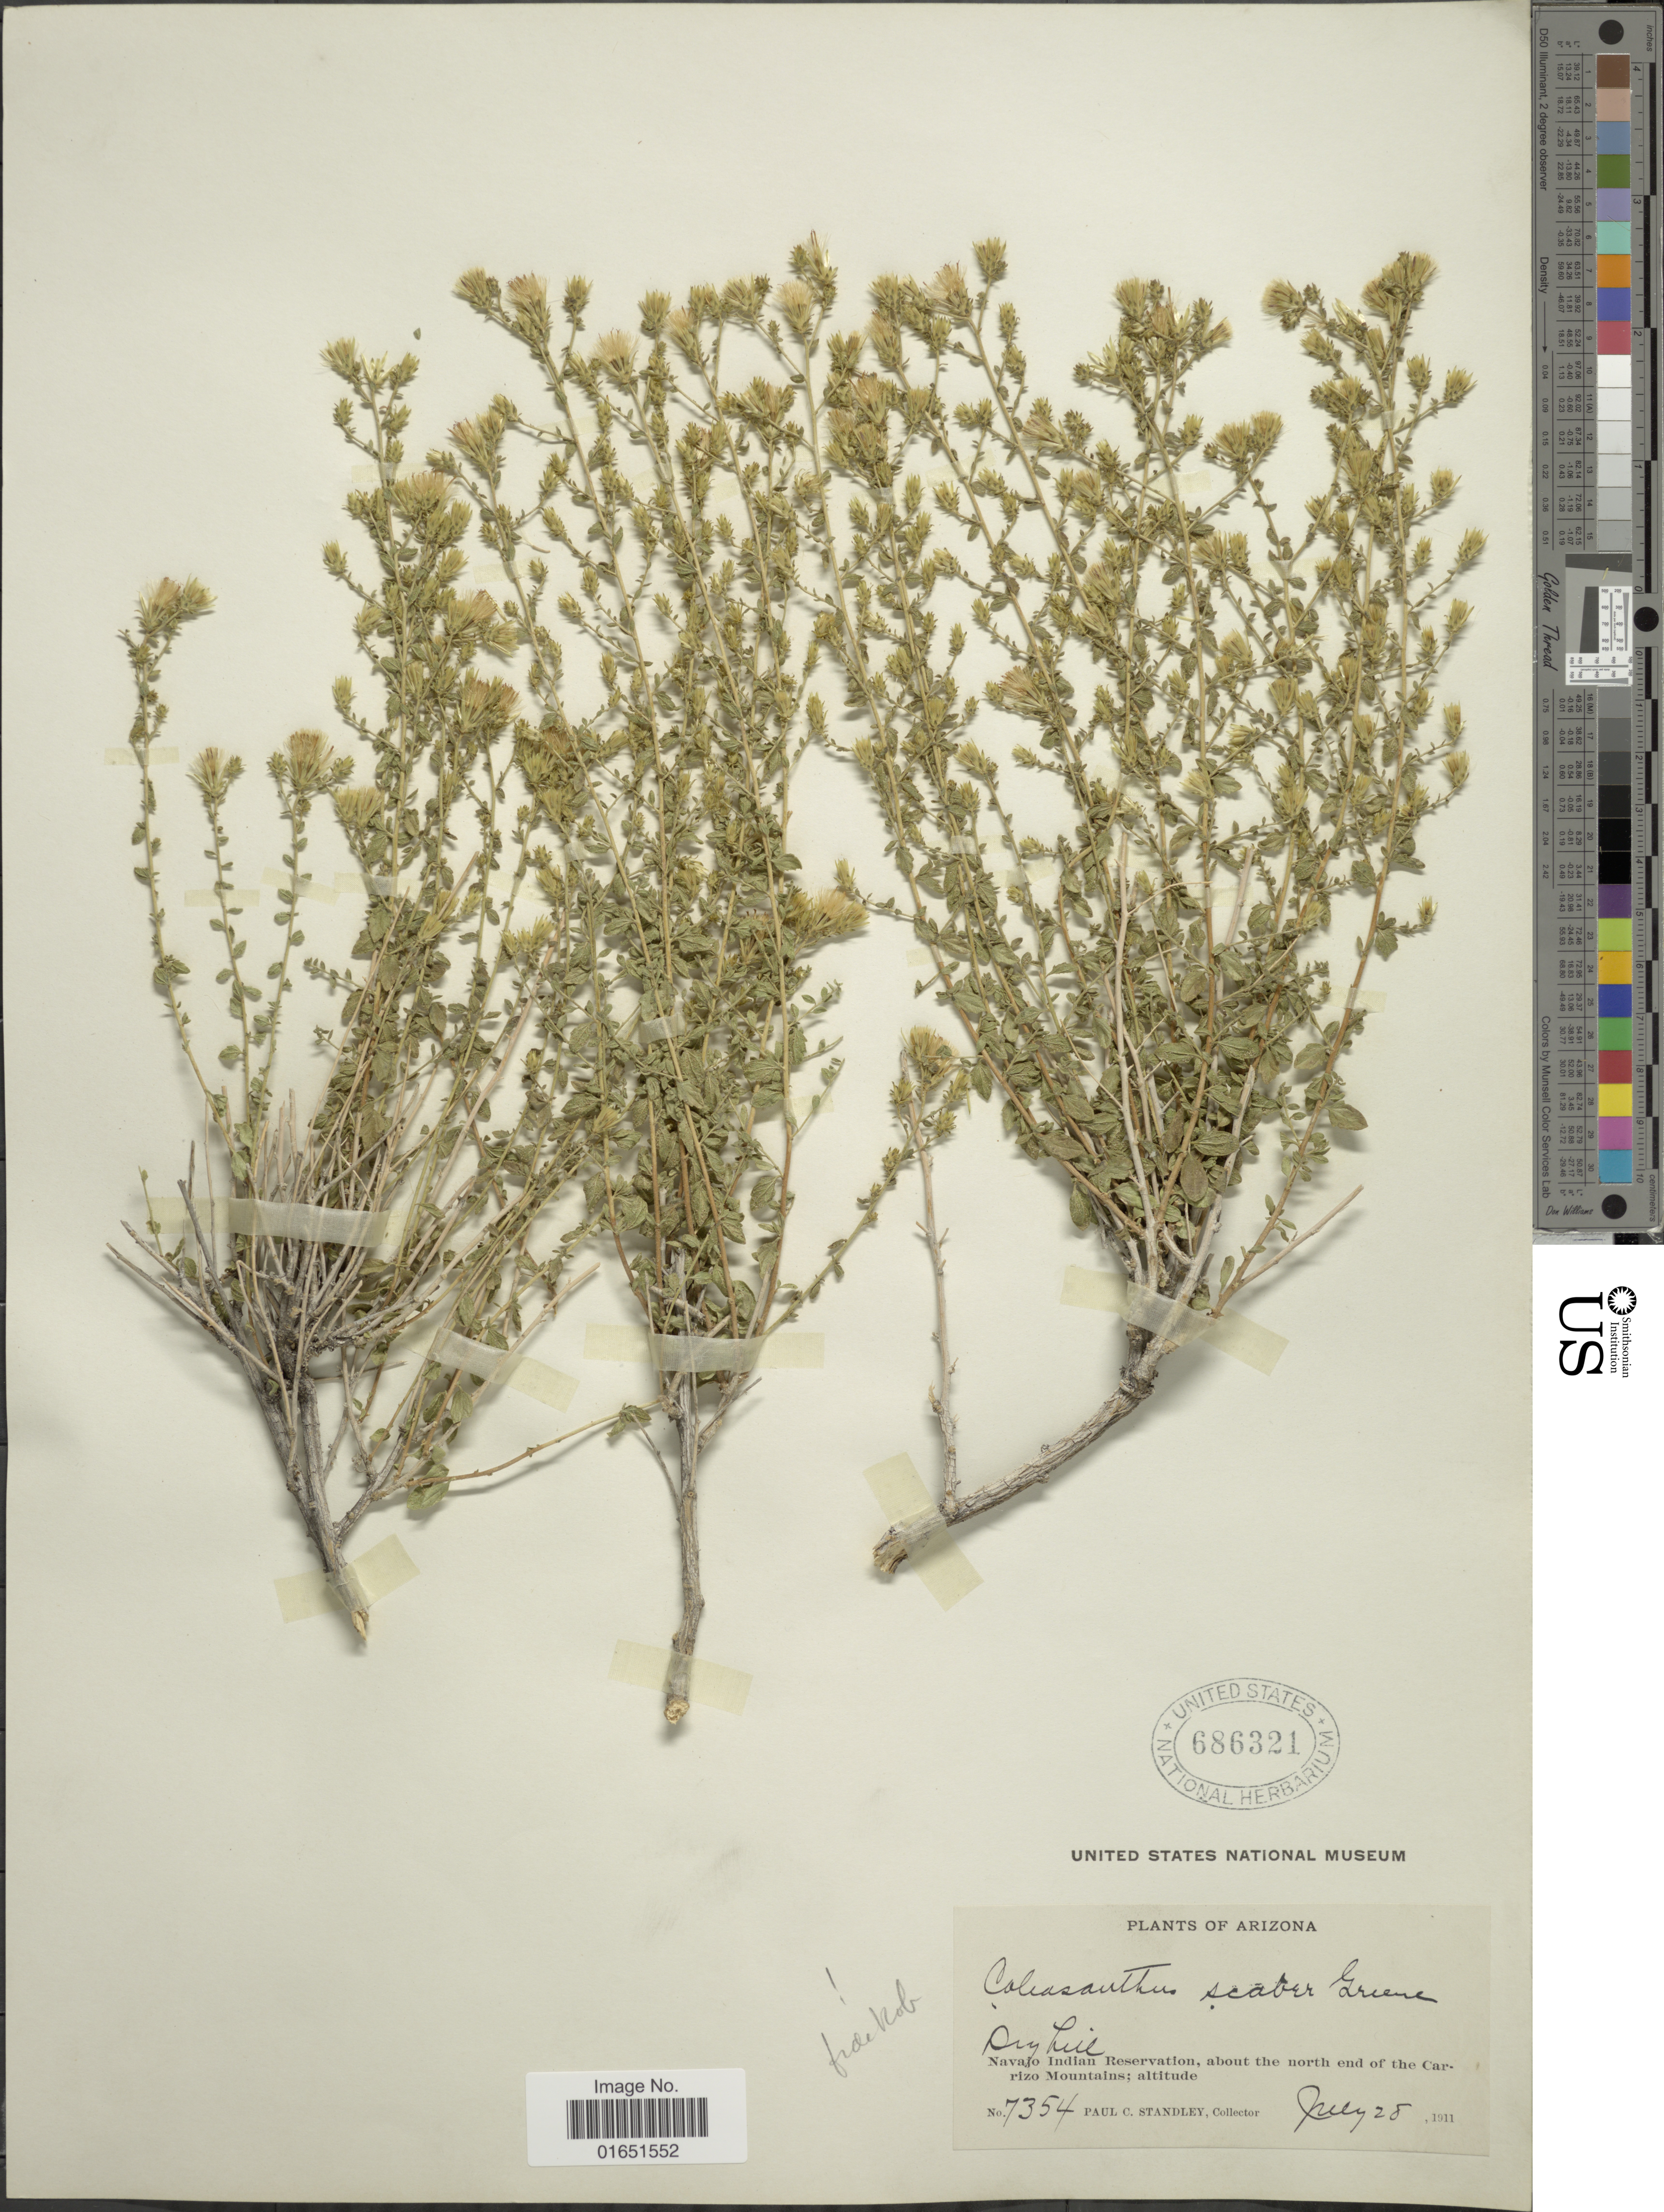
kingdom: Plantae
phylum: Tracheophyta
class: Magnoliopsida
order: Asterales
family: Asteraceae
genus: Brickellia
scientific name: Brickellia scabra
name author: (A. Gray) A. Nelson ex B.L. Rob.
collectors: P. C. Standley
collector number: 7354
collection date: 1911-07-28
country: United States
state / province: Arizona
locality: Dry hill, Navajo Indian Reservation, about the north end of the Carizo Mountains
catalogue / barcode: US 686321